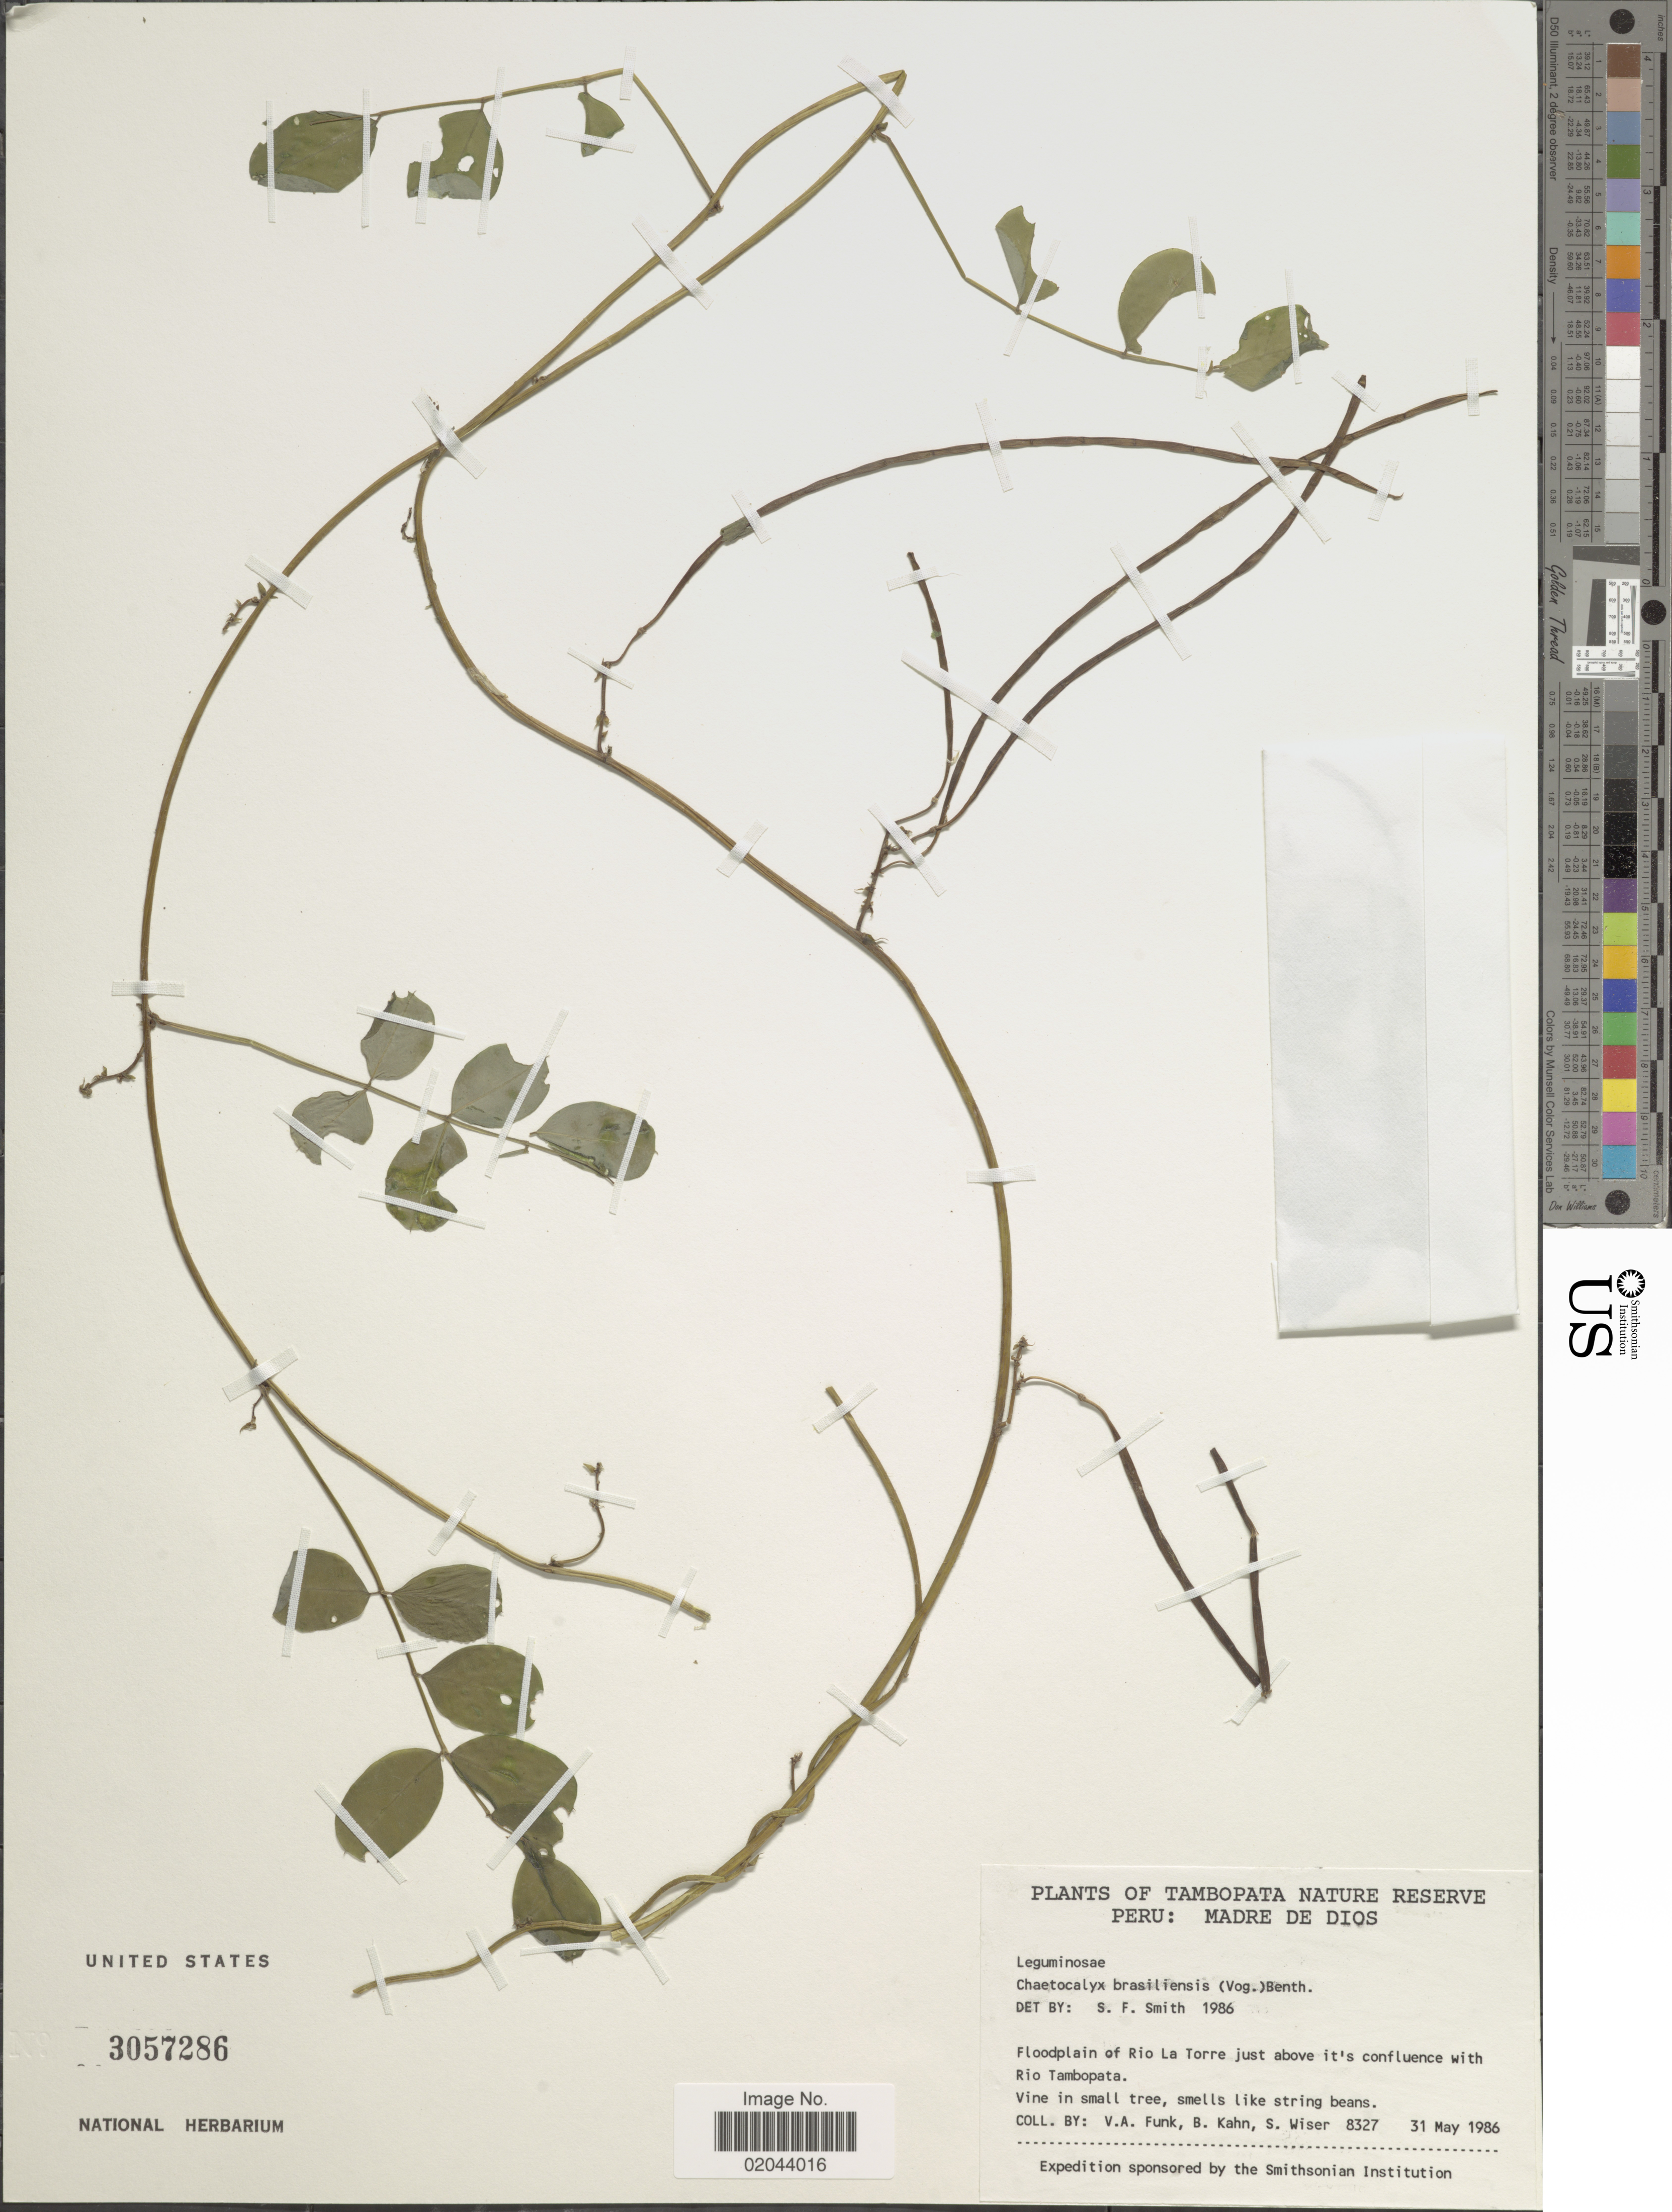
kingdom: Plantae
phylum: Tracheophyta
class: Magnoliopsida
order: Fabales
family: Fabaceae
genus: Chaetocalyx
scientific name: Chaetocalyx brasiliensis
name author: (Vogel) Benth.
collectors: V. Funk, B. Kahn & S. Wiser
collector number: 8327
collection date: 1986-05-31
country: Peru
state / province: Madre de Dios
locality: Tambopata Nature Reserve, Floodplain of Rio La Torre just above it's confluence with Rio Tambopata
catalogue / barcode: US 3057286